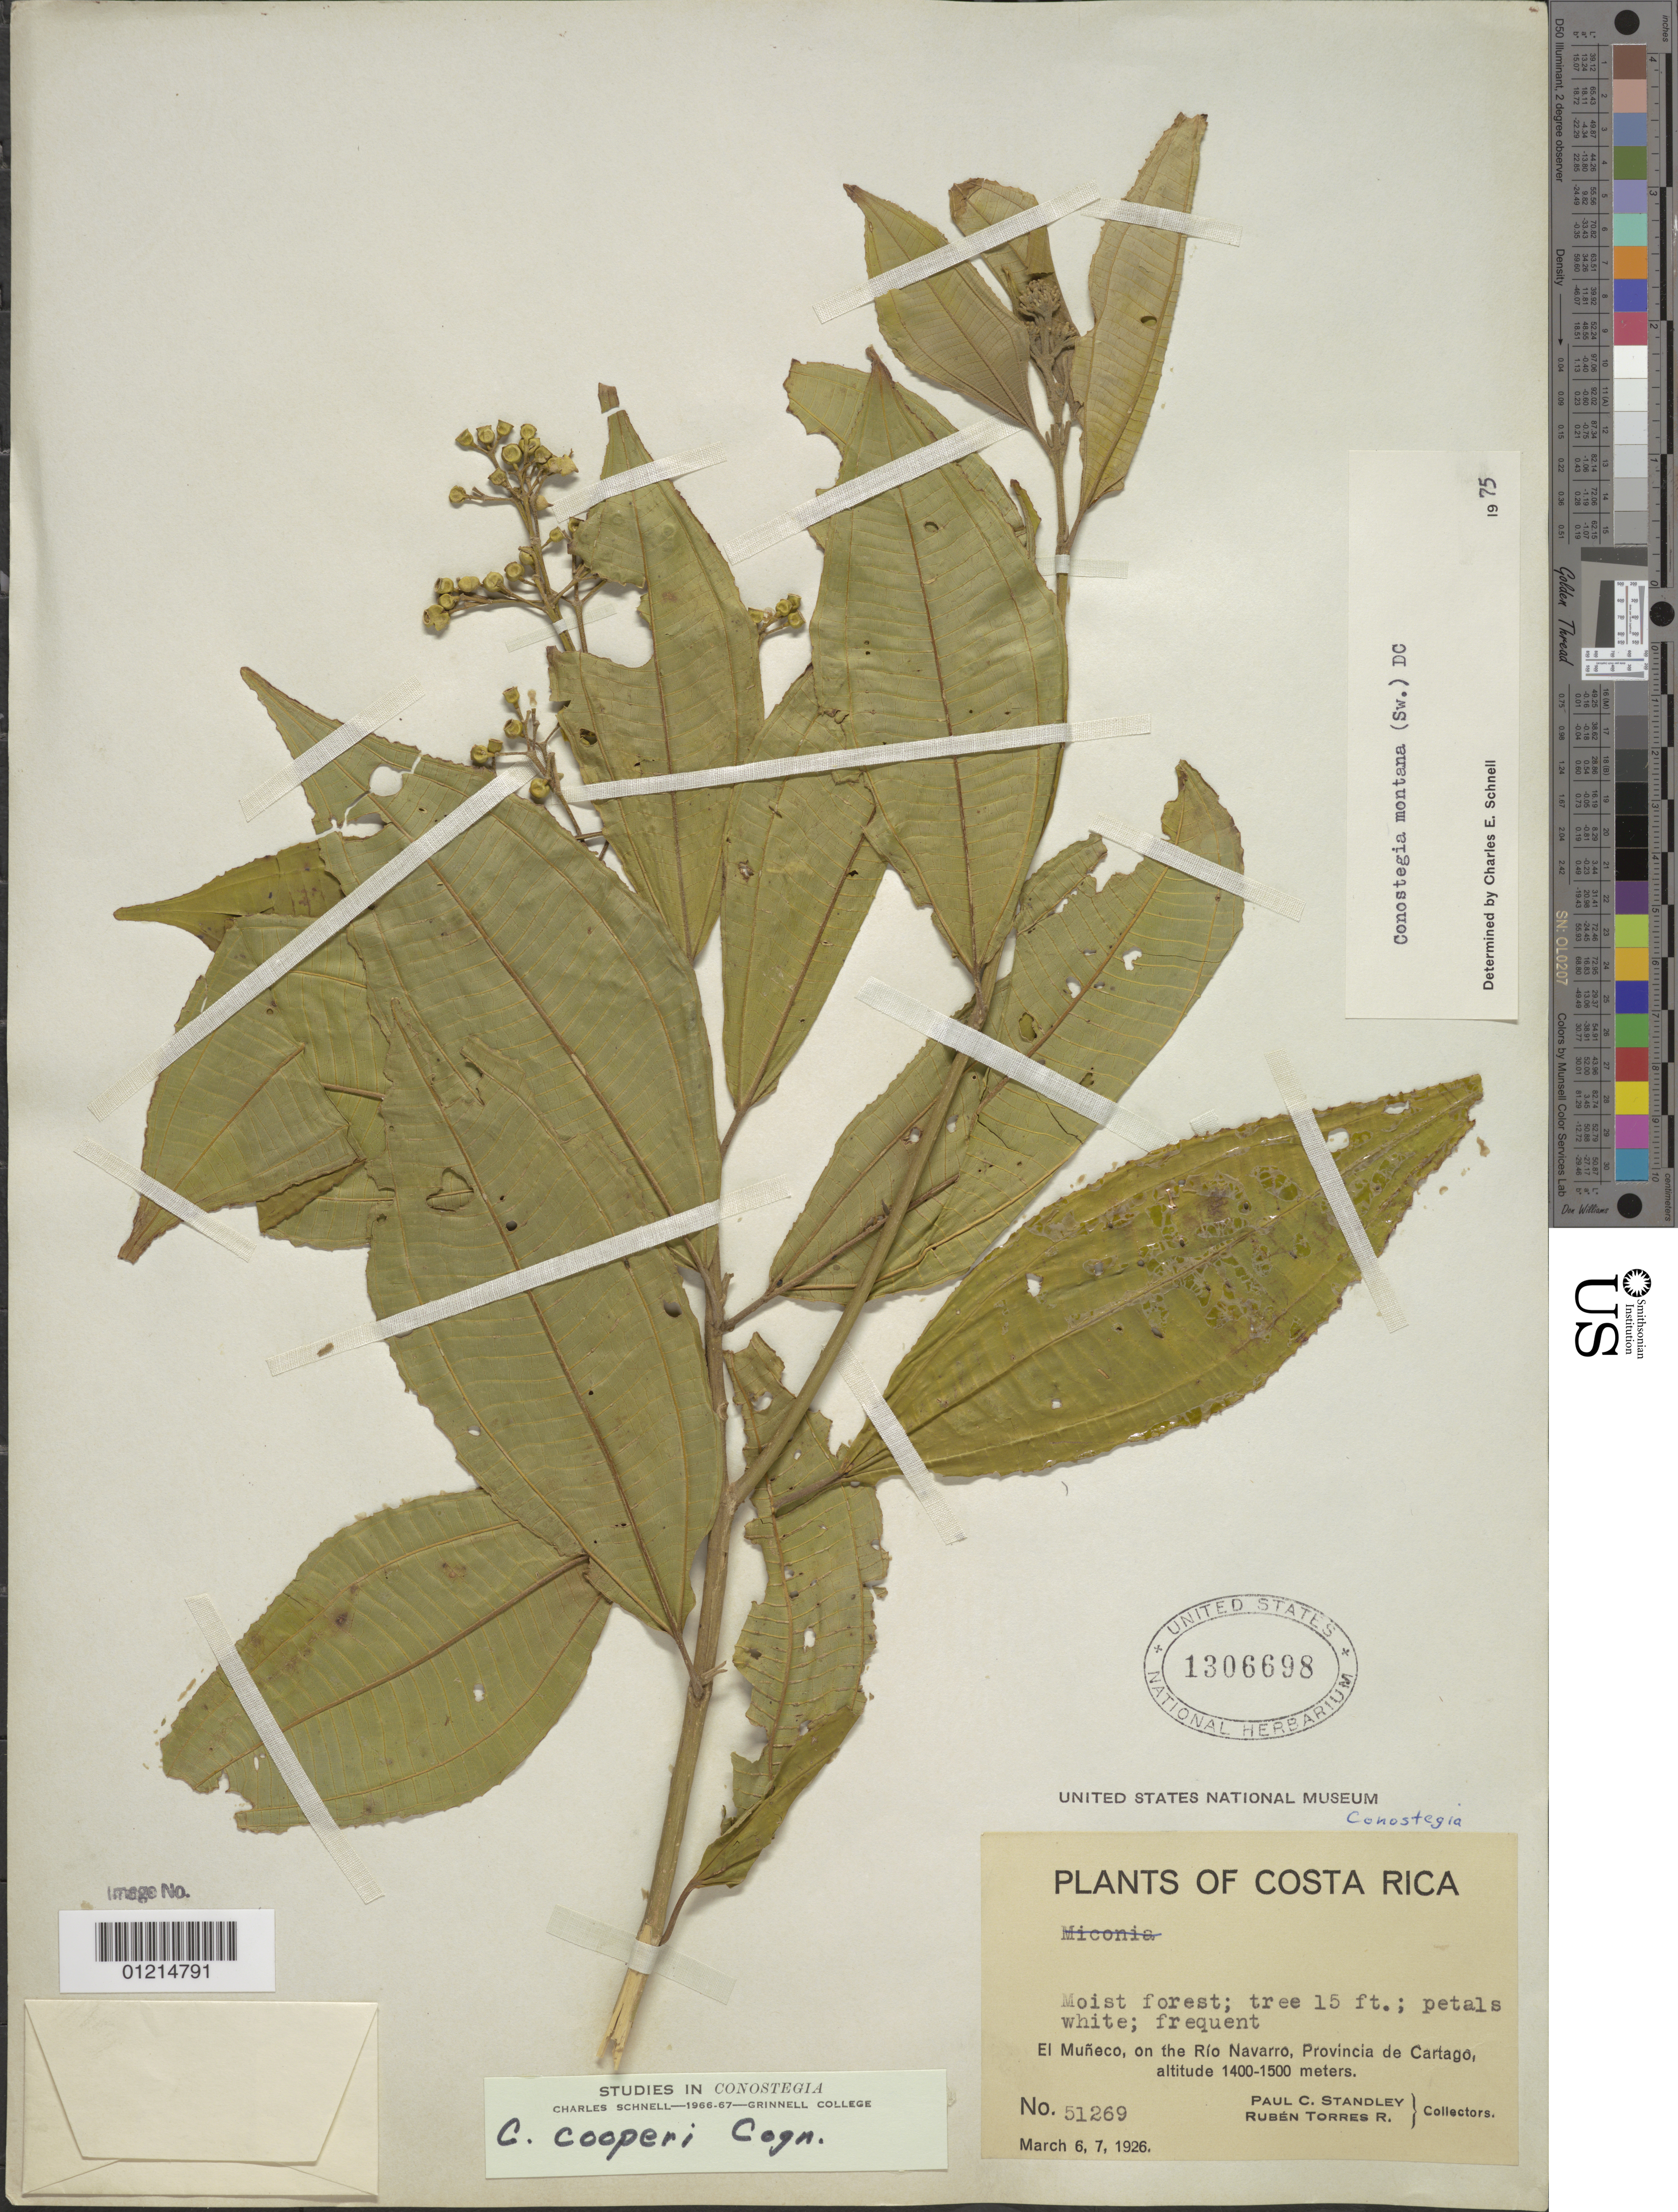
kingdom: Plantae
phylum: Tracheophyta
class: Magnoliopsida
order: Myrtales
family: Melastomataceae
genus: Conostegia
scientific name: Conostegia montana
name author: (Sw.) D. Don ex DC.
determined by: Schnell, C. E.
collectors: P. C. Standley & R. Torres Rojas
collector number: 51269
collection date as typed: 06 Mar 1926 and 07 Mar 1926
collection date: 1926-03-06,1926-03-07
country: Costa Rica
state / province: Cartago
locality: El Muneco, on Rio Navarro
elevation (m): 1400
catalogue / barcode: US 1306698